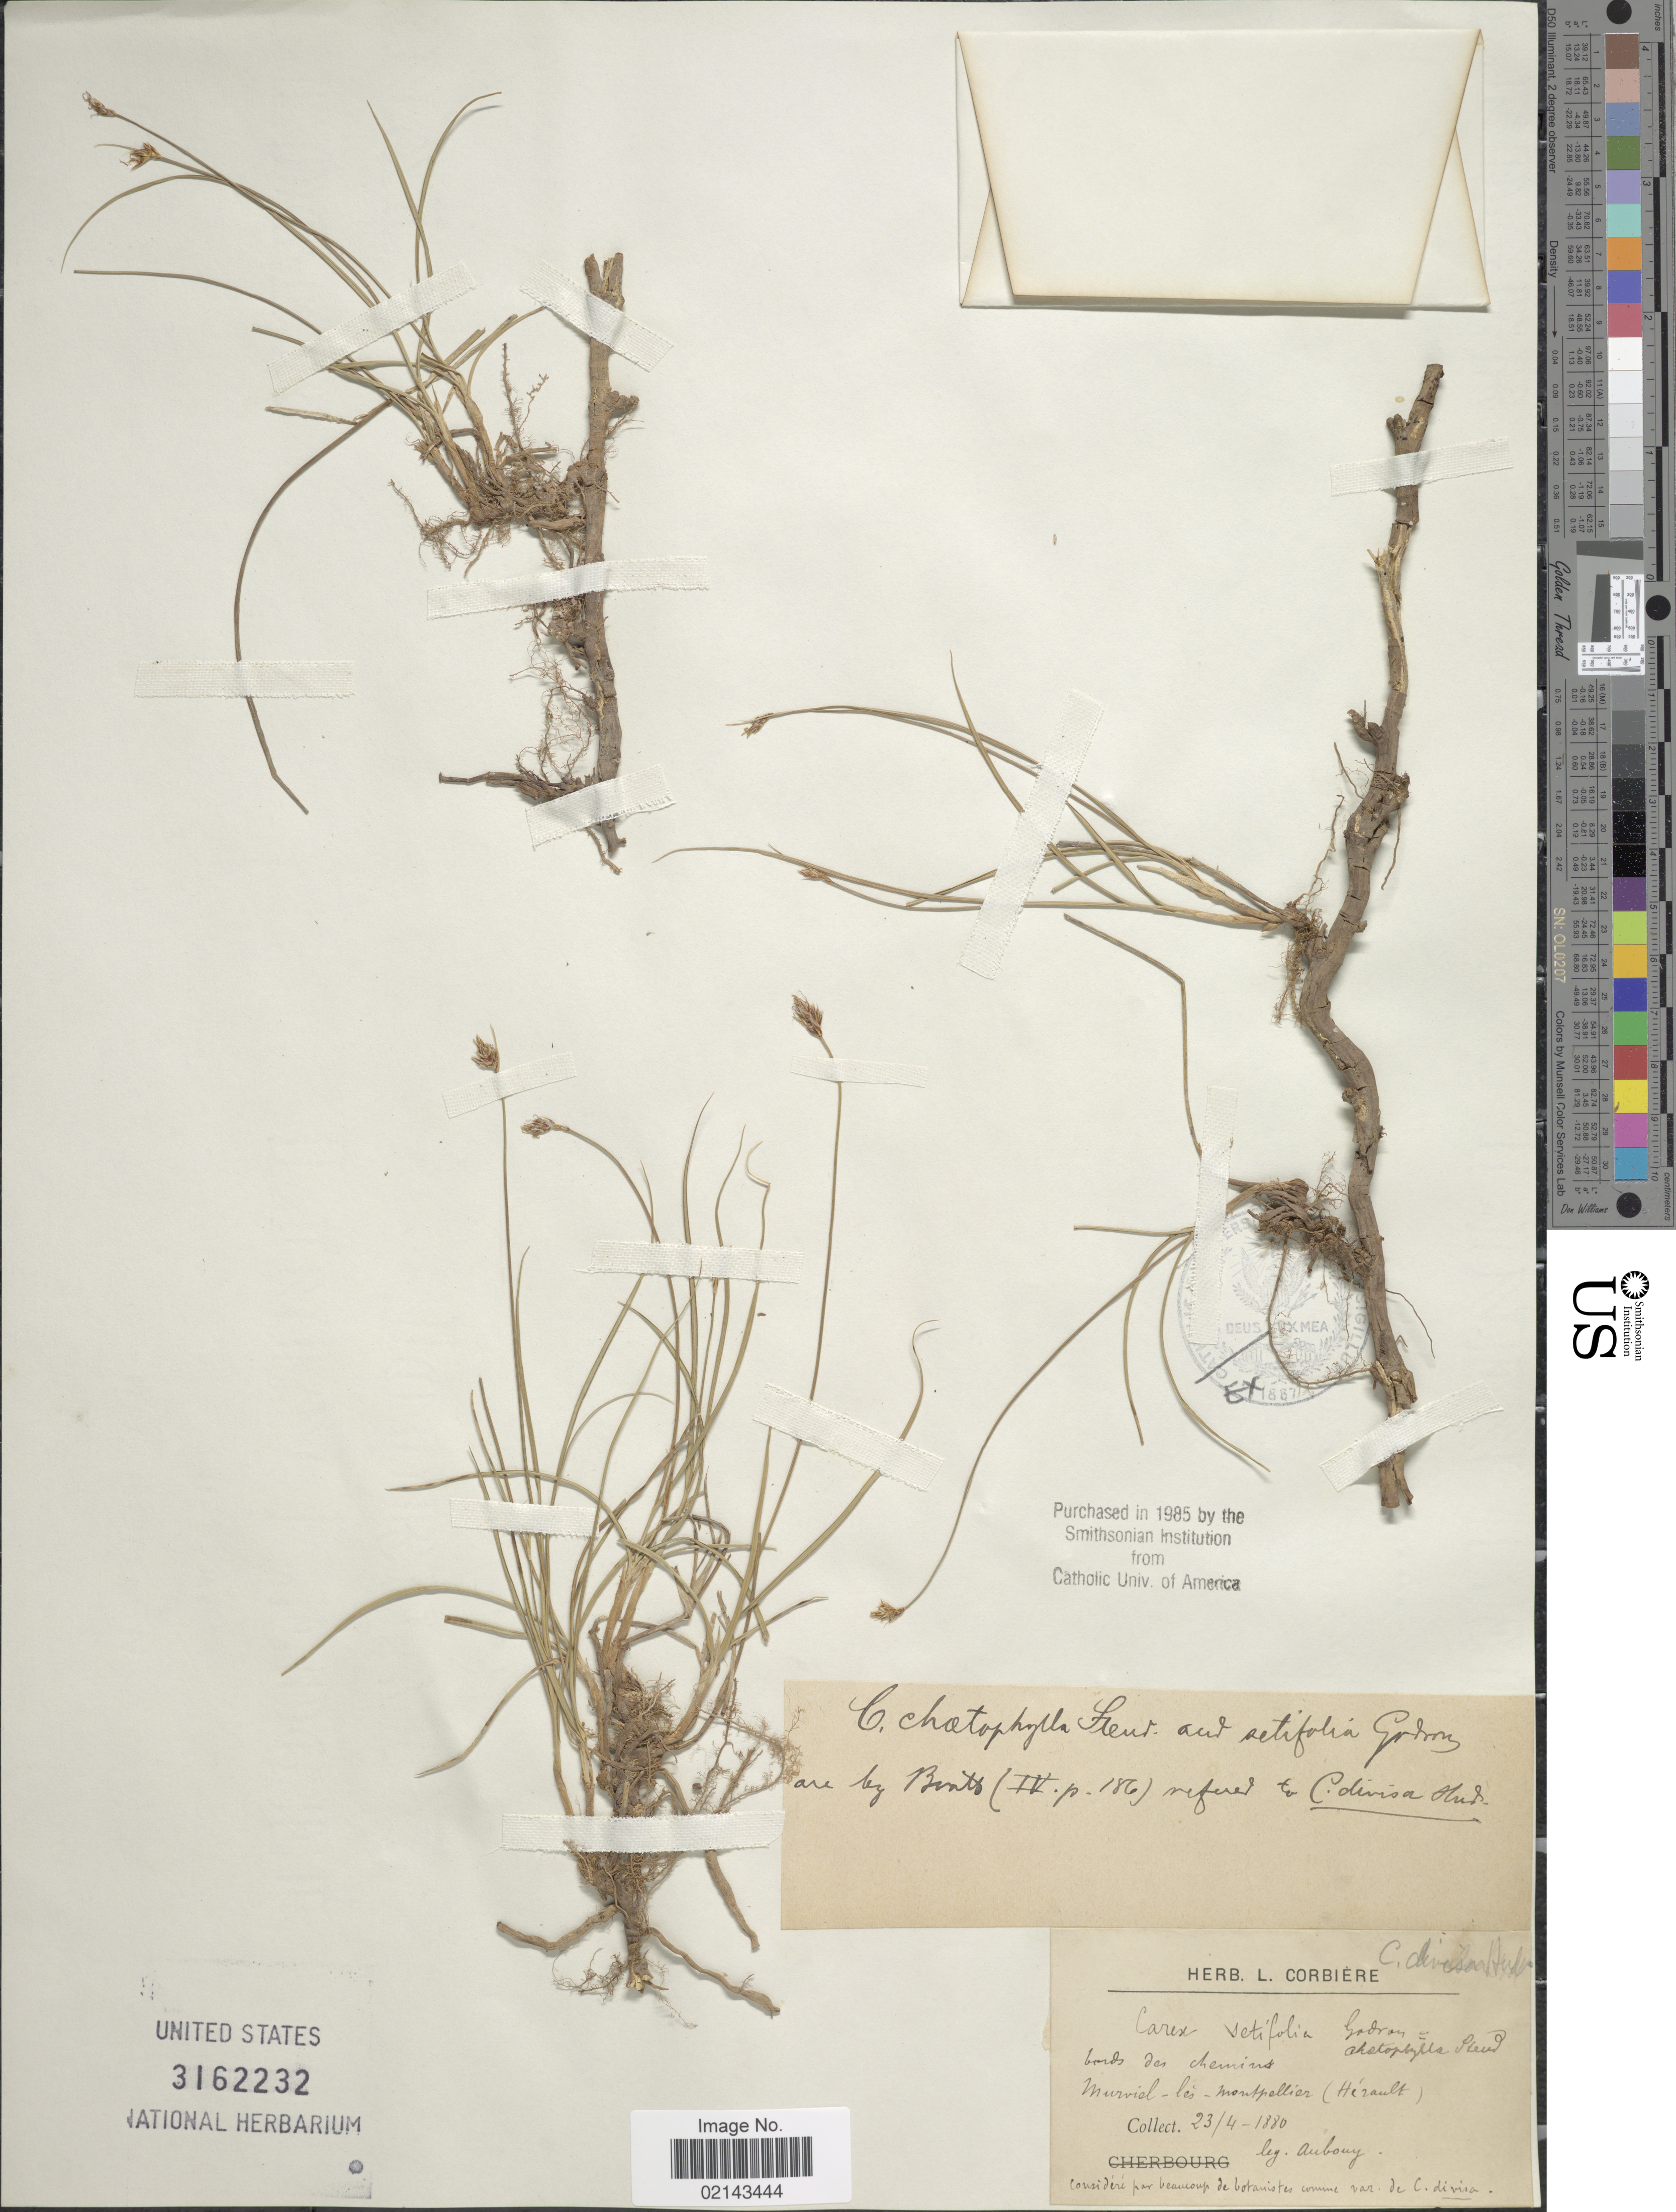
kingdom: Plantae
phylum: Tracheophyta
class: Liliopsida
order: Poales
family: Cyperaceae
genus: Carex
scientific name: Carex divisa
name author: Huds.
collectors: -. Anbouy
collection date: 1880-04-23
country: France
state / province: Occitanie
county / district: Hérault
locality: Bords de chemins. Murvial - les - montpellier (Herault)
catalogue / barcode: US 3162232